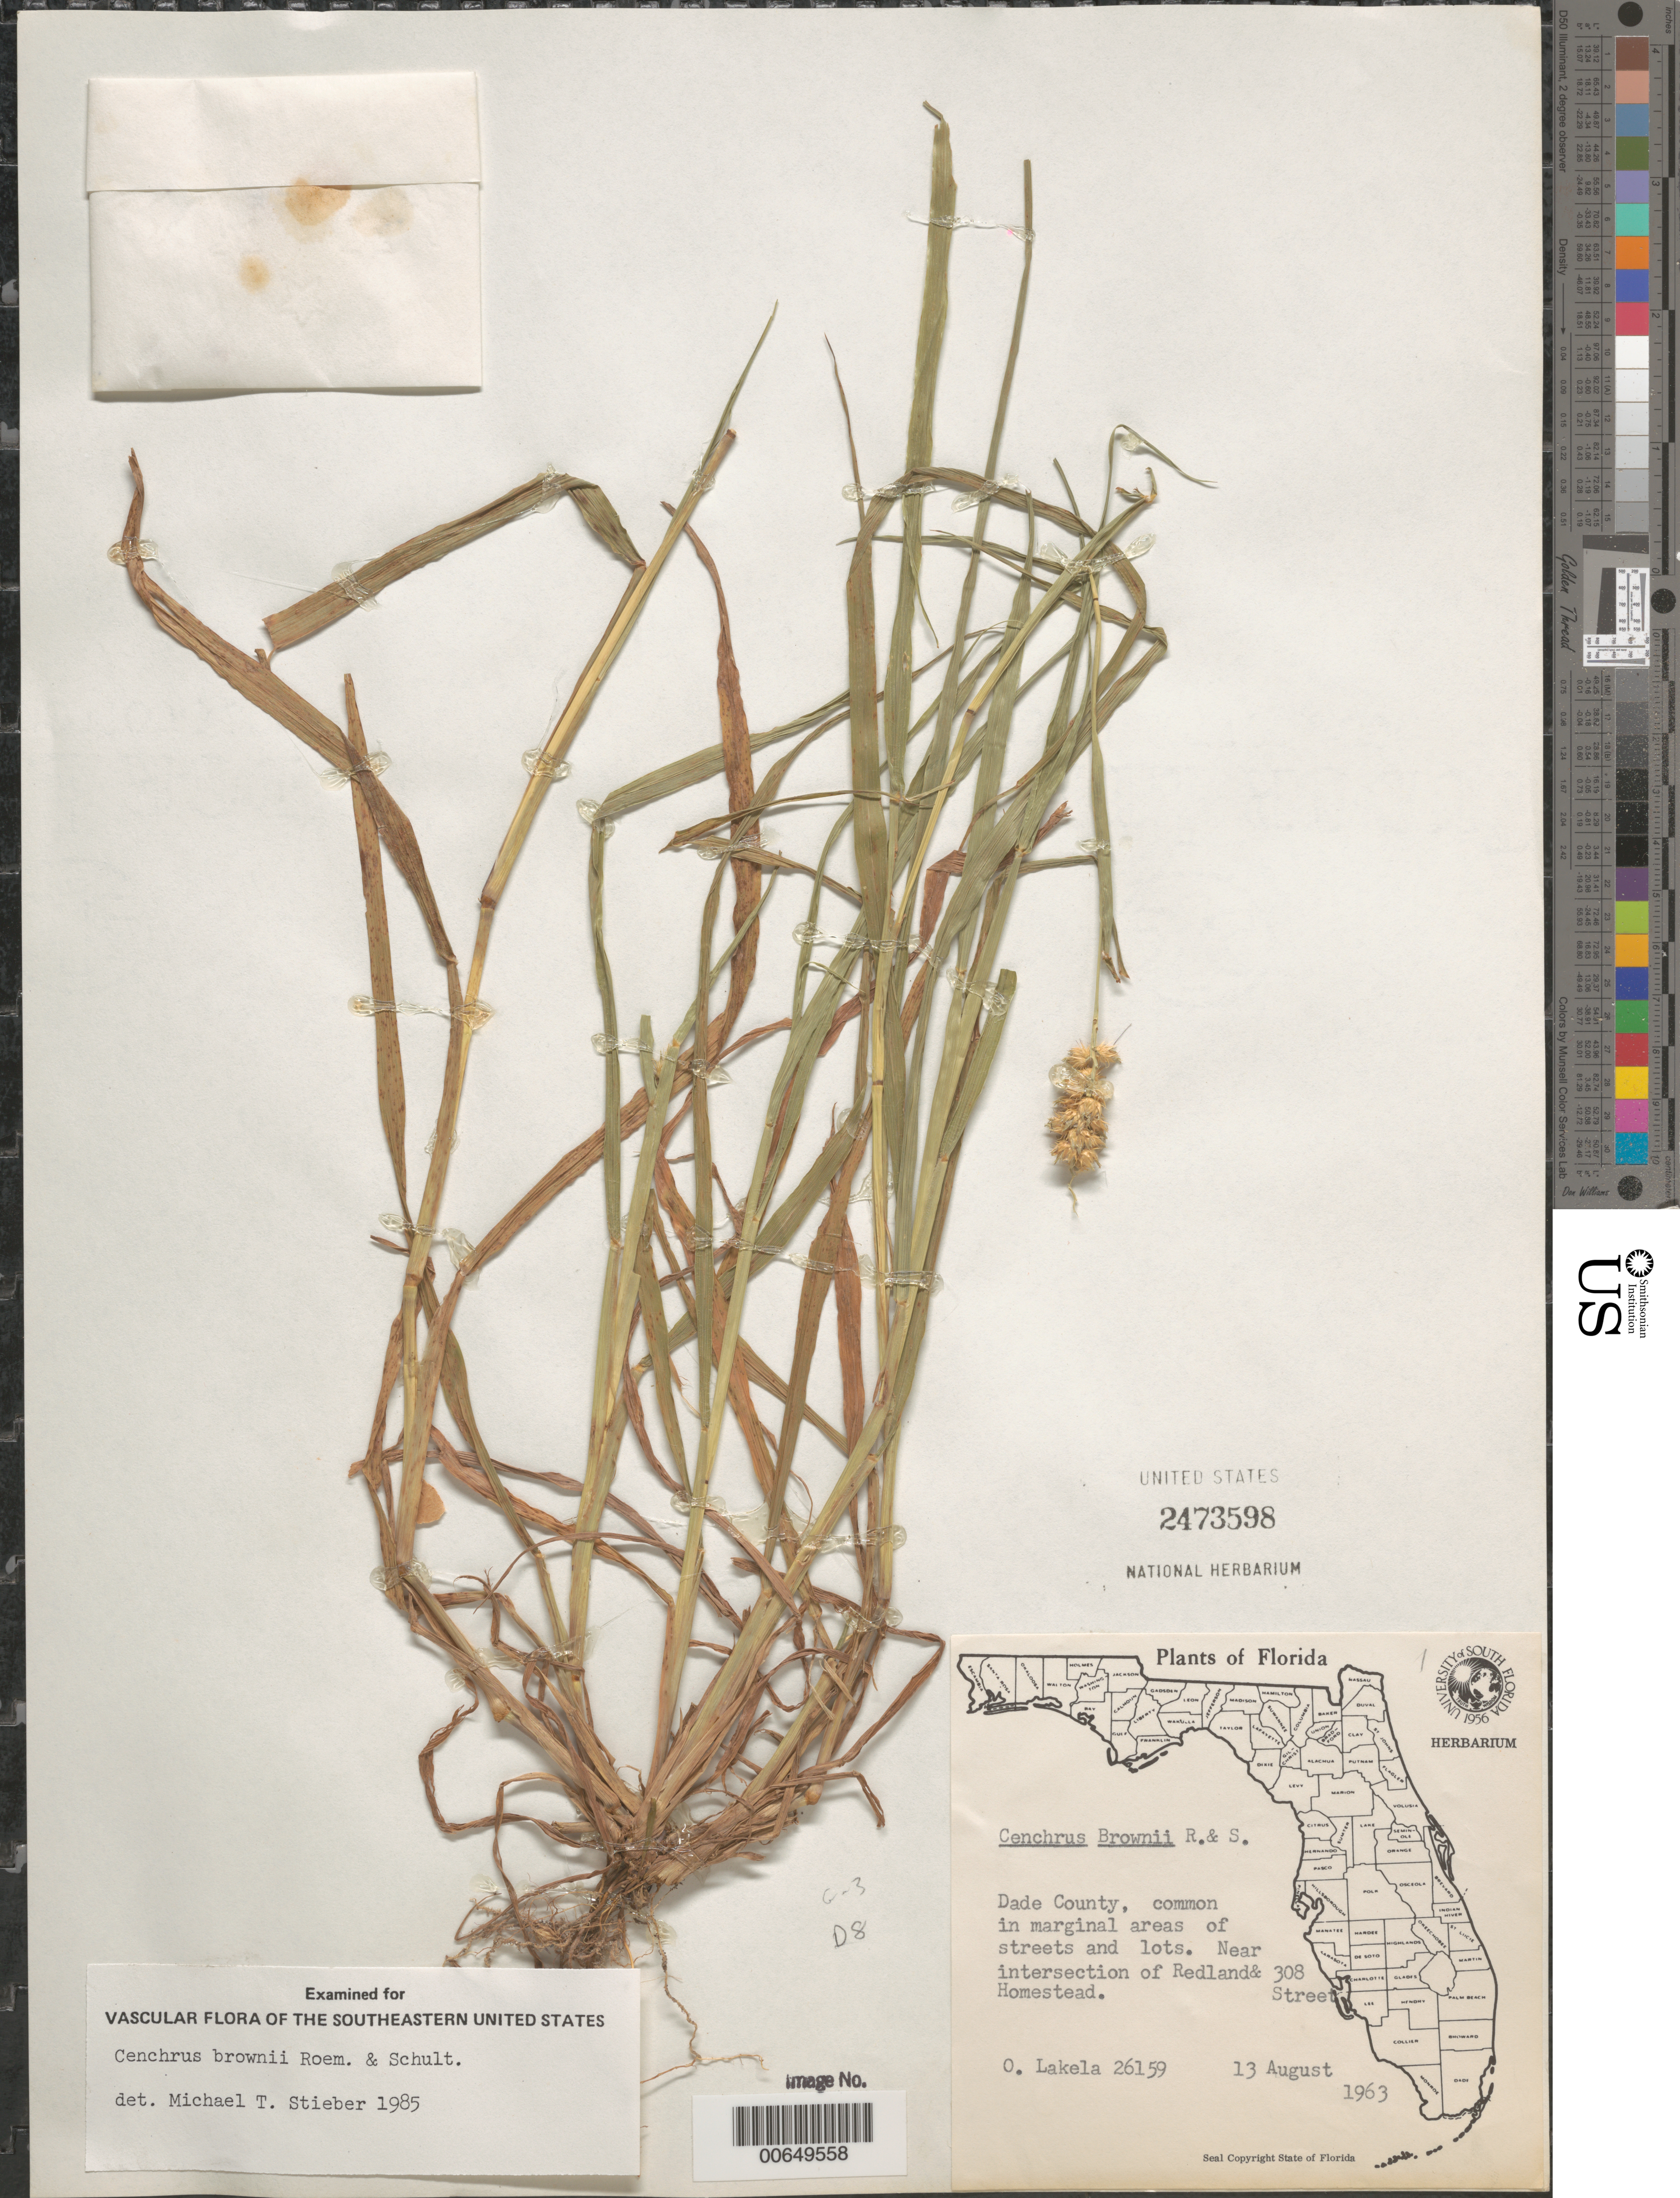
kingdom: Plantae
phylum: Tracheophyta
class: Liliopsida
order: Poales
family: Poaceae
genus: Cenchrus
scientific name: Cenchrus brownii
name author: Roem. & Schult.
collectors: O. K. Lakela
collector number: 26159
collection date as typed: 13 Aug 1963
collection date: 1963-08-13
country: United States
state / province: Florida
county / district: Dade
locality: Near intersection of Redland & 308 St. Homestead.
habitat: In marginal areas of streets & lots.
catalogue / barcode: US 2473598